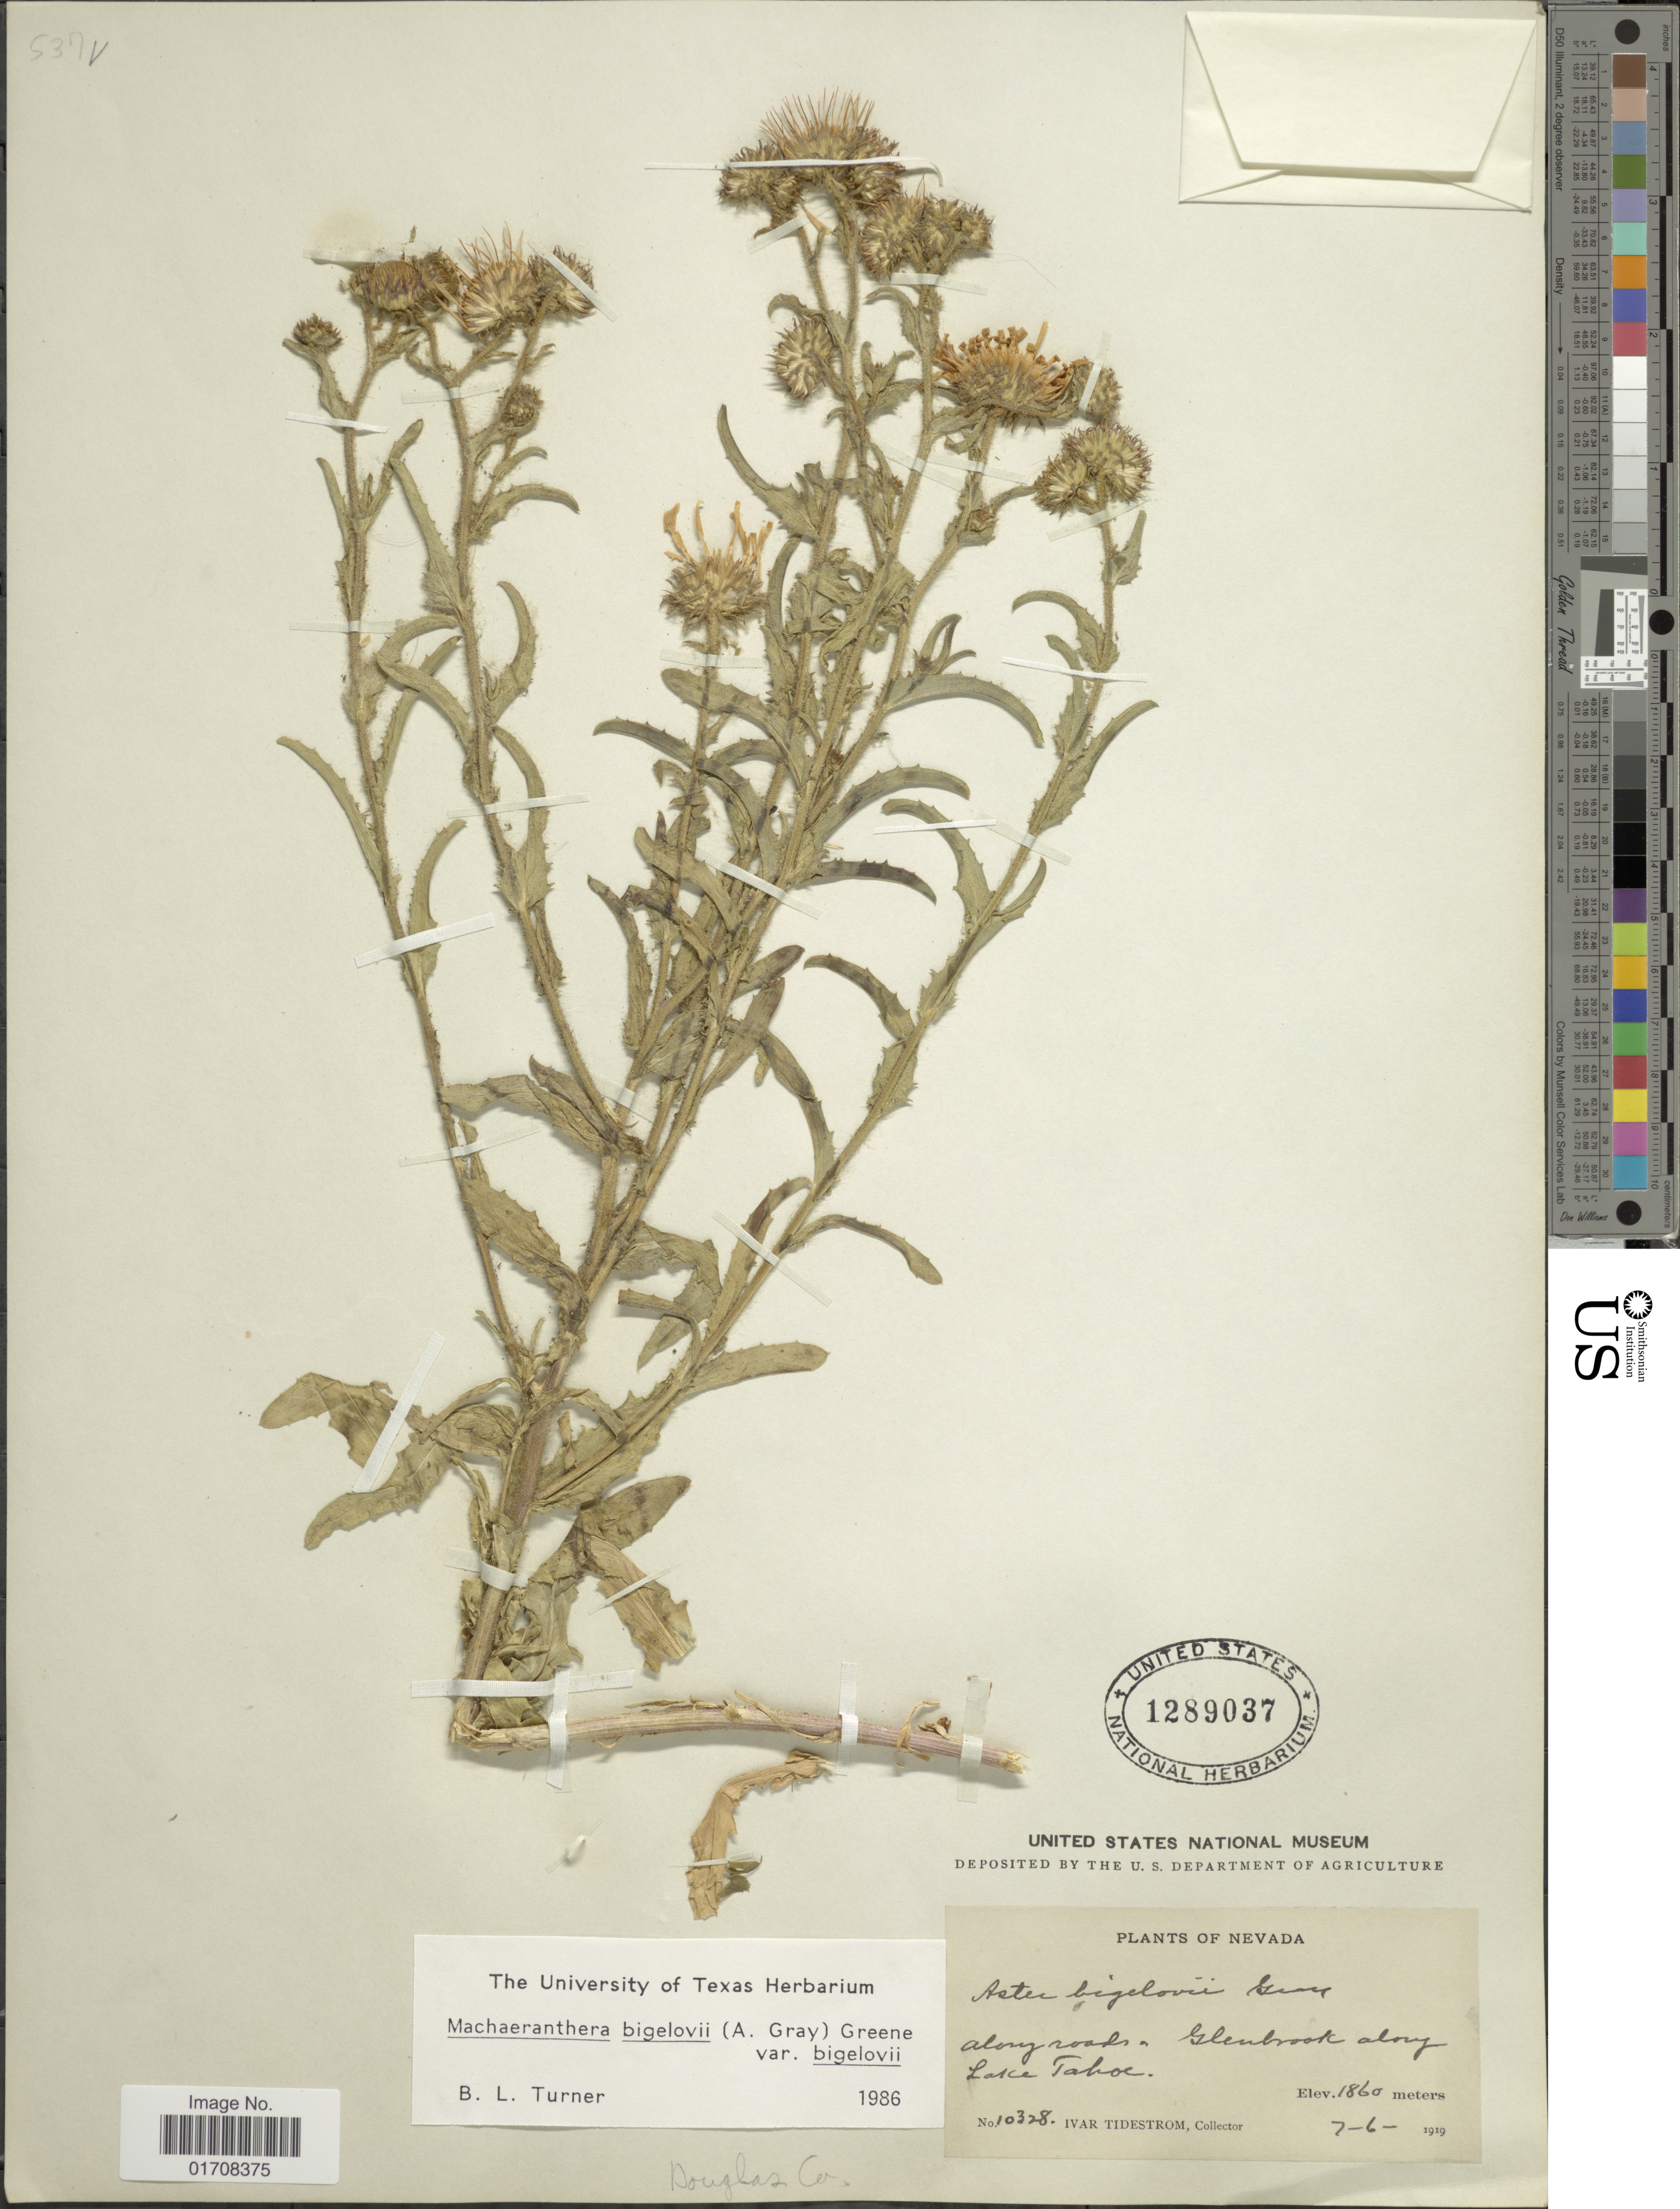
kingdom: Plantae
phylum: Tracheophyta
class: Magnoliopsida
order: Asterales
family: Asteraceae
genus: Machaeranthera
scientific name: Machaeranthera bigelovii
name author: (A. Gray) Greene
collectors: I. F. Tidestrom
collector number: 10328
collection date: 1919-07-06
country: United States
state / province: Nevada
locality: Glenbrook along Lake Tahoe, Douglas Co.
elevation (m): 1860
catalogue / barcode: US 1289037